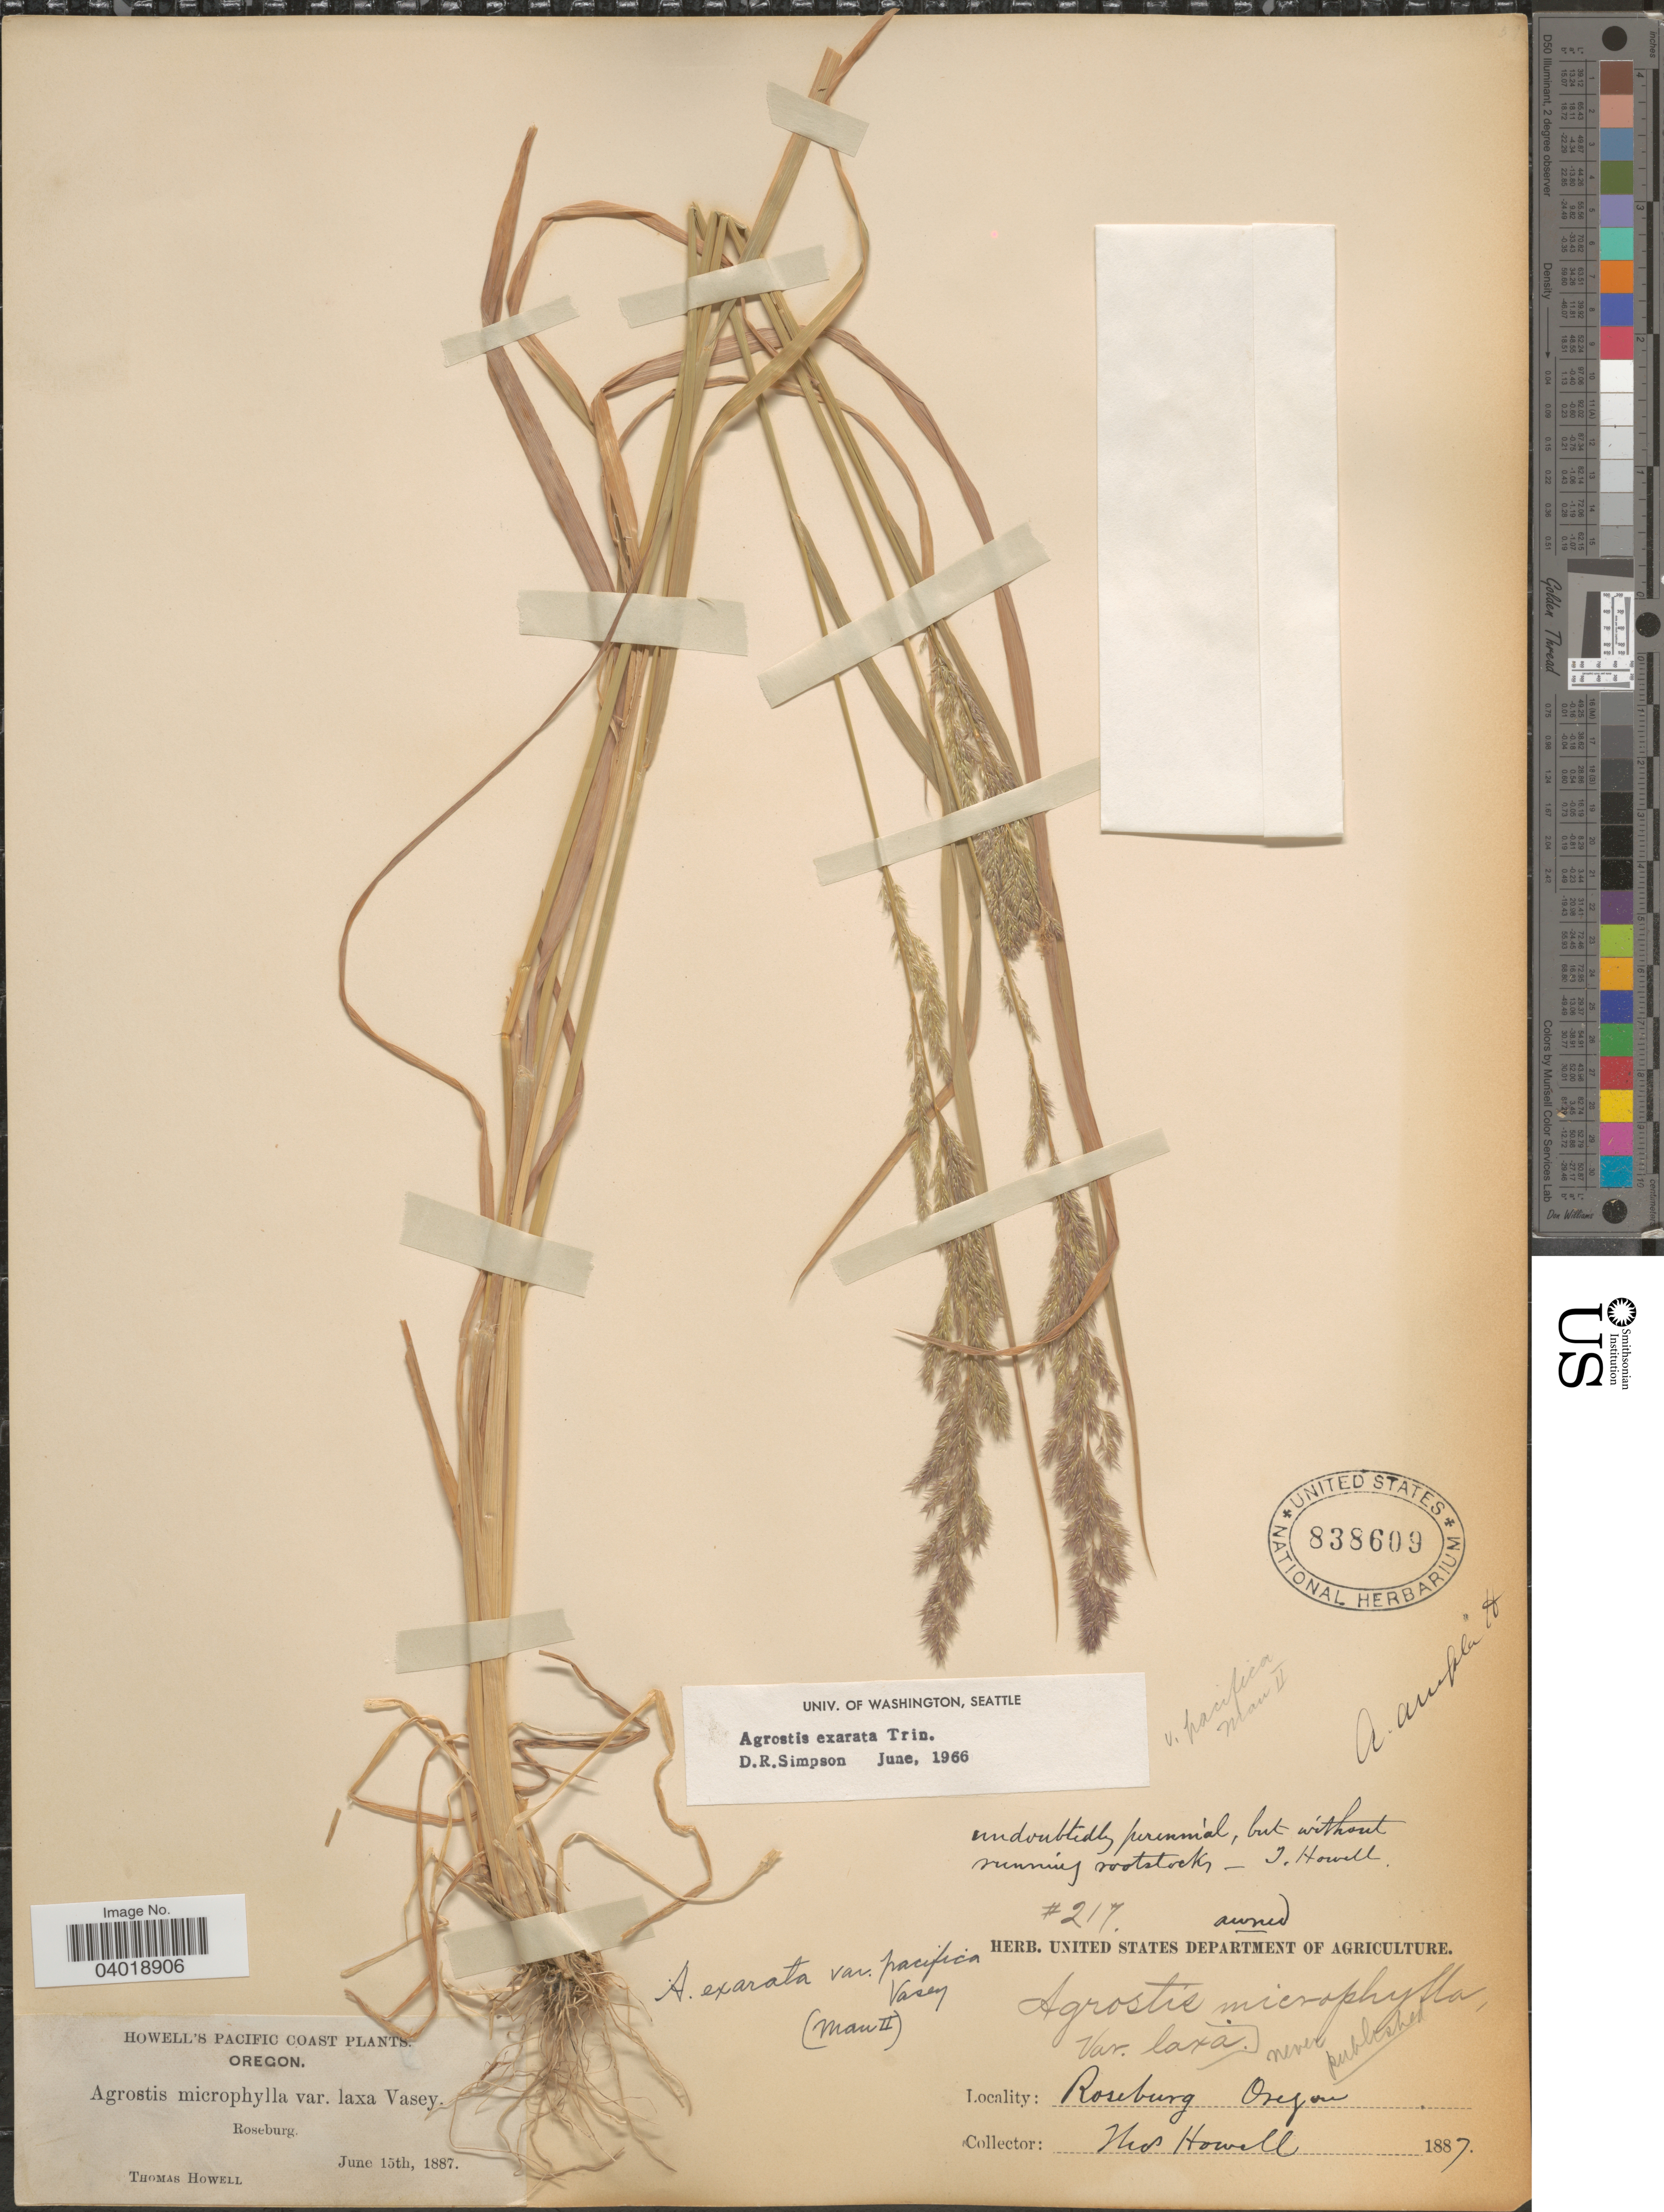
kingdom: Plantae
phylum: Tracheophyta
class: Liliopsida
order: Poales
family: Poaceae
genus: Agrostis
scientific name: Agrostis exarata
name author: Trin.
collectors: T. Howell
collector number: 217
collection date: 1887-06-15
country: United States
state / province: Oregon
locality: Pacific Coast. Roseburg.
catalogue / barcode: US 838609